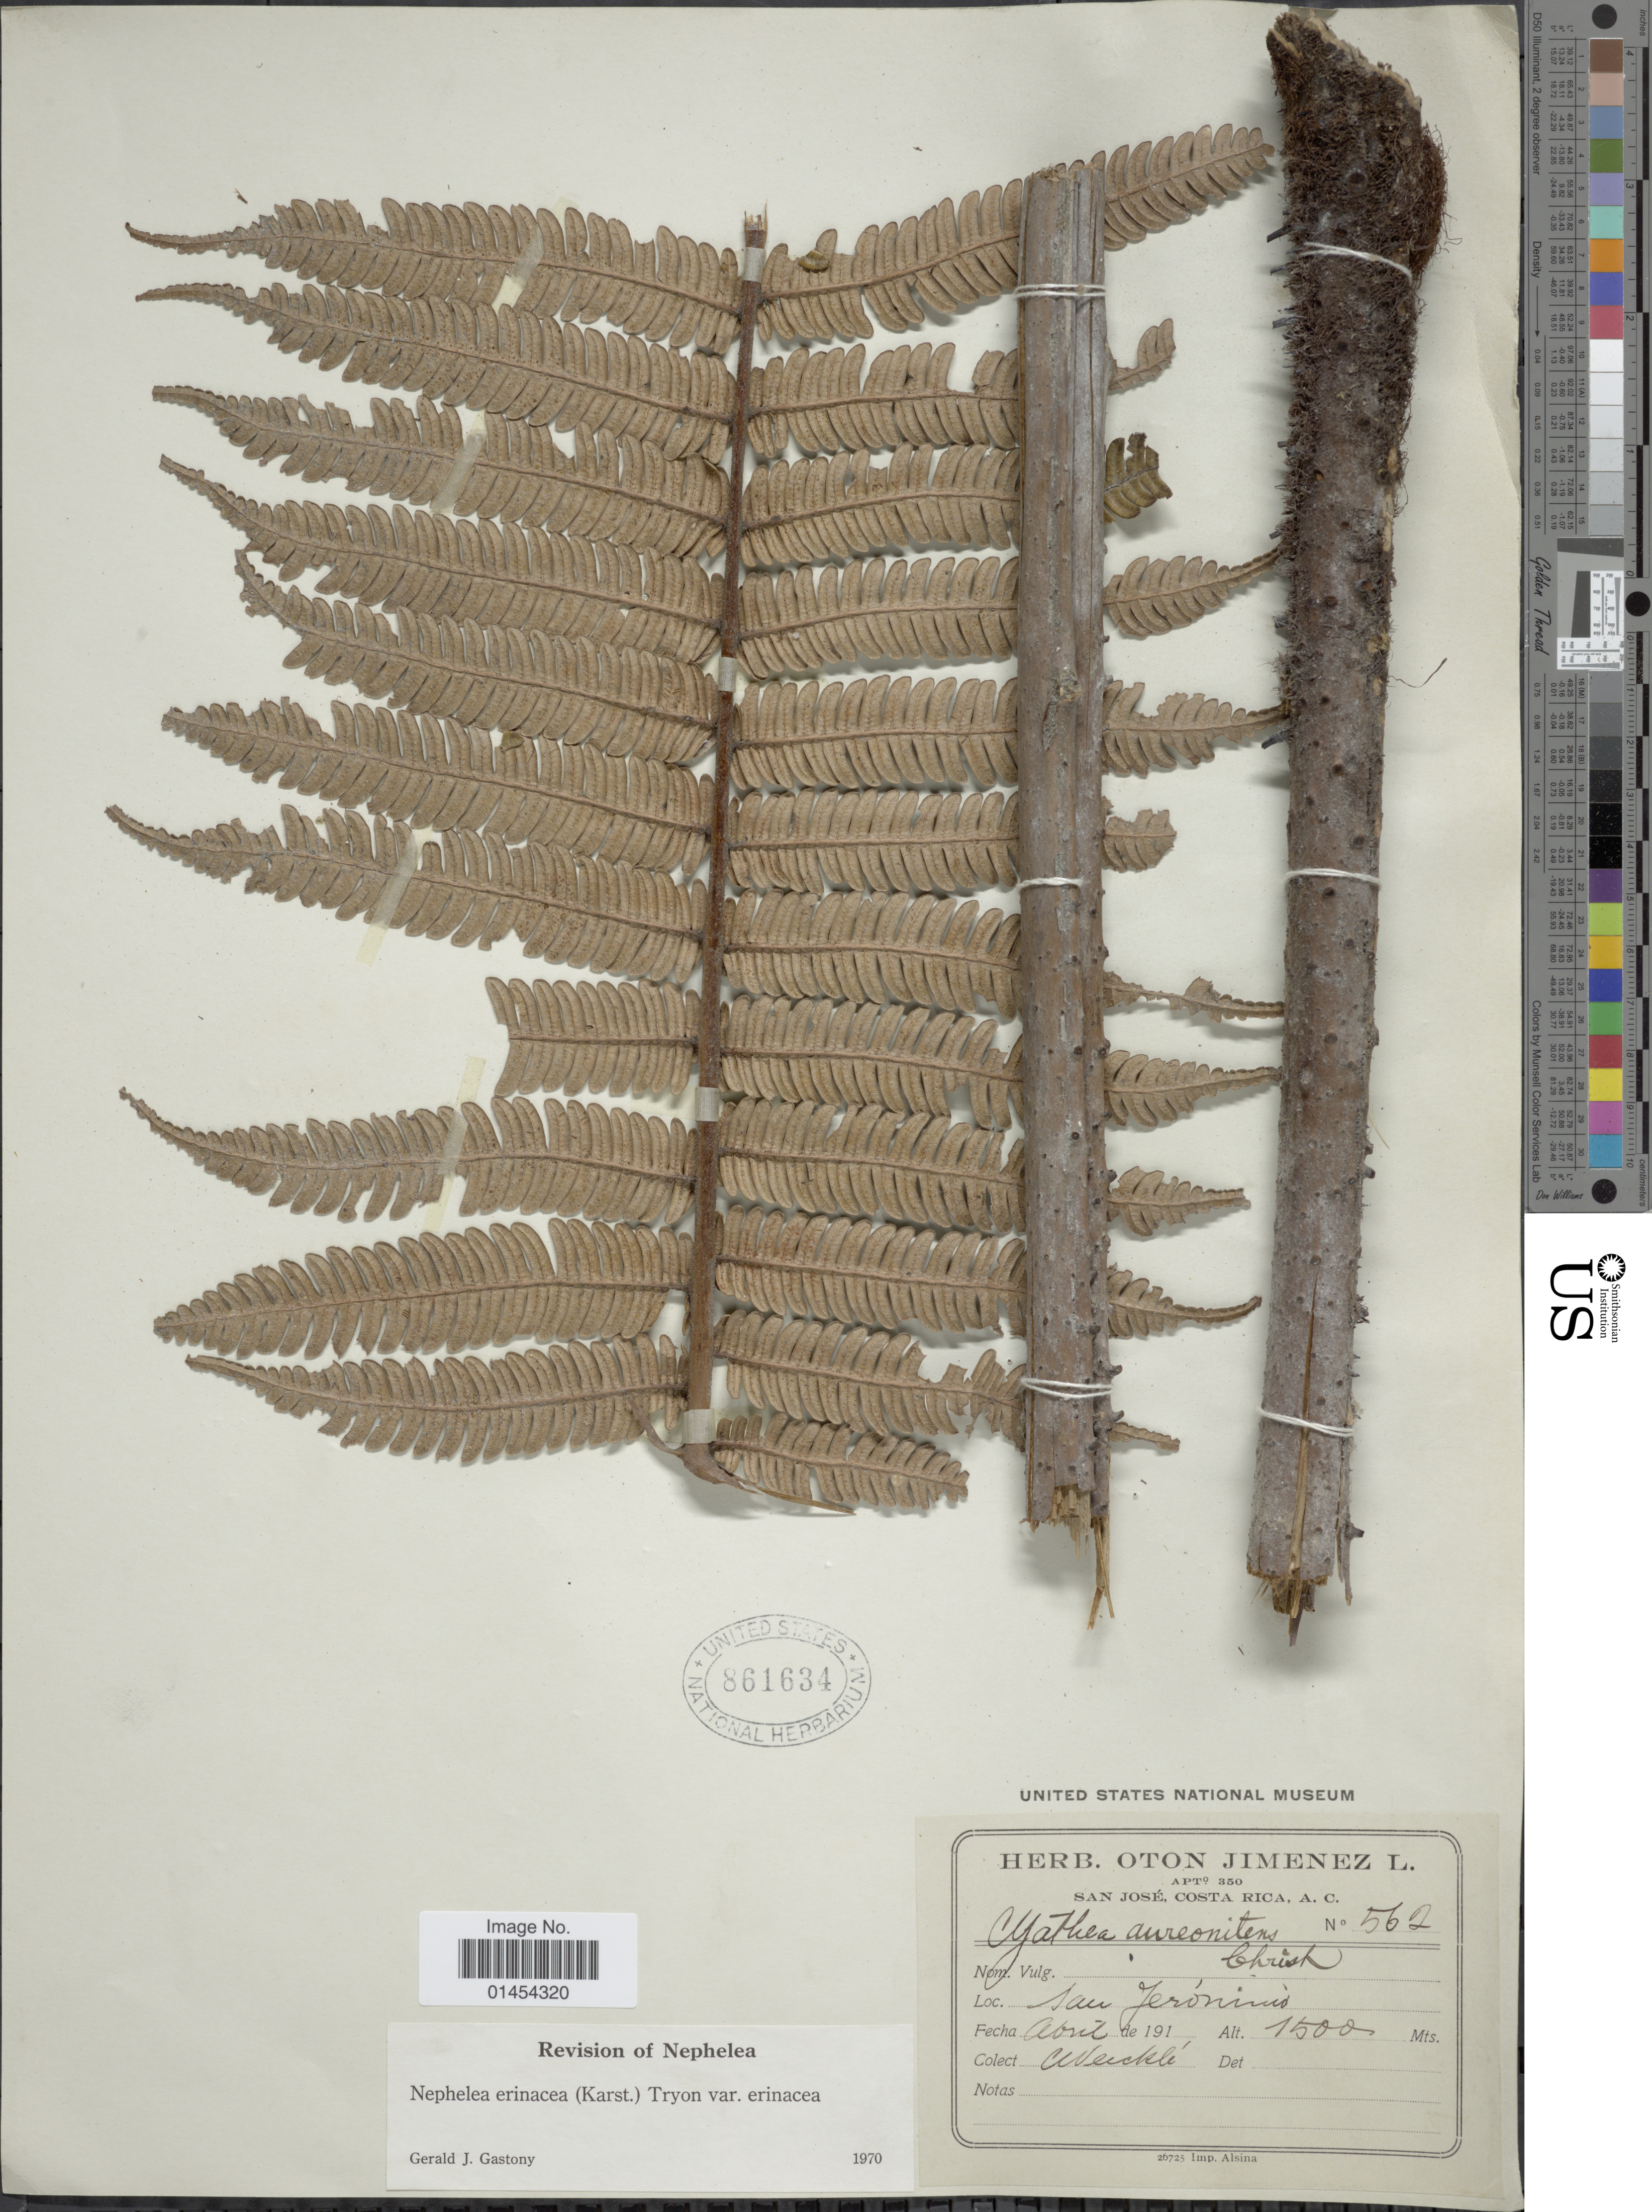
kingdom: Plantae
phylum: Tracheophyta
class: Polypodiopsida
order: Cyatheales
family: Cyatheaceae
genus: Alsophila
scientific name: Alsophila erinacea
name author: (H. Karst.) D.S. Conant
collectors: C. Wercklé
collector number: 562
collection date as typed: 191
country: Costa Rica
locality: San Jerónimo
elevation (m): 1500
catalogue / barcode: US 861634